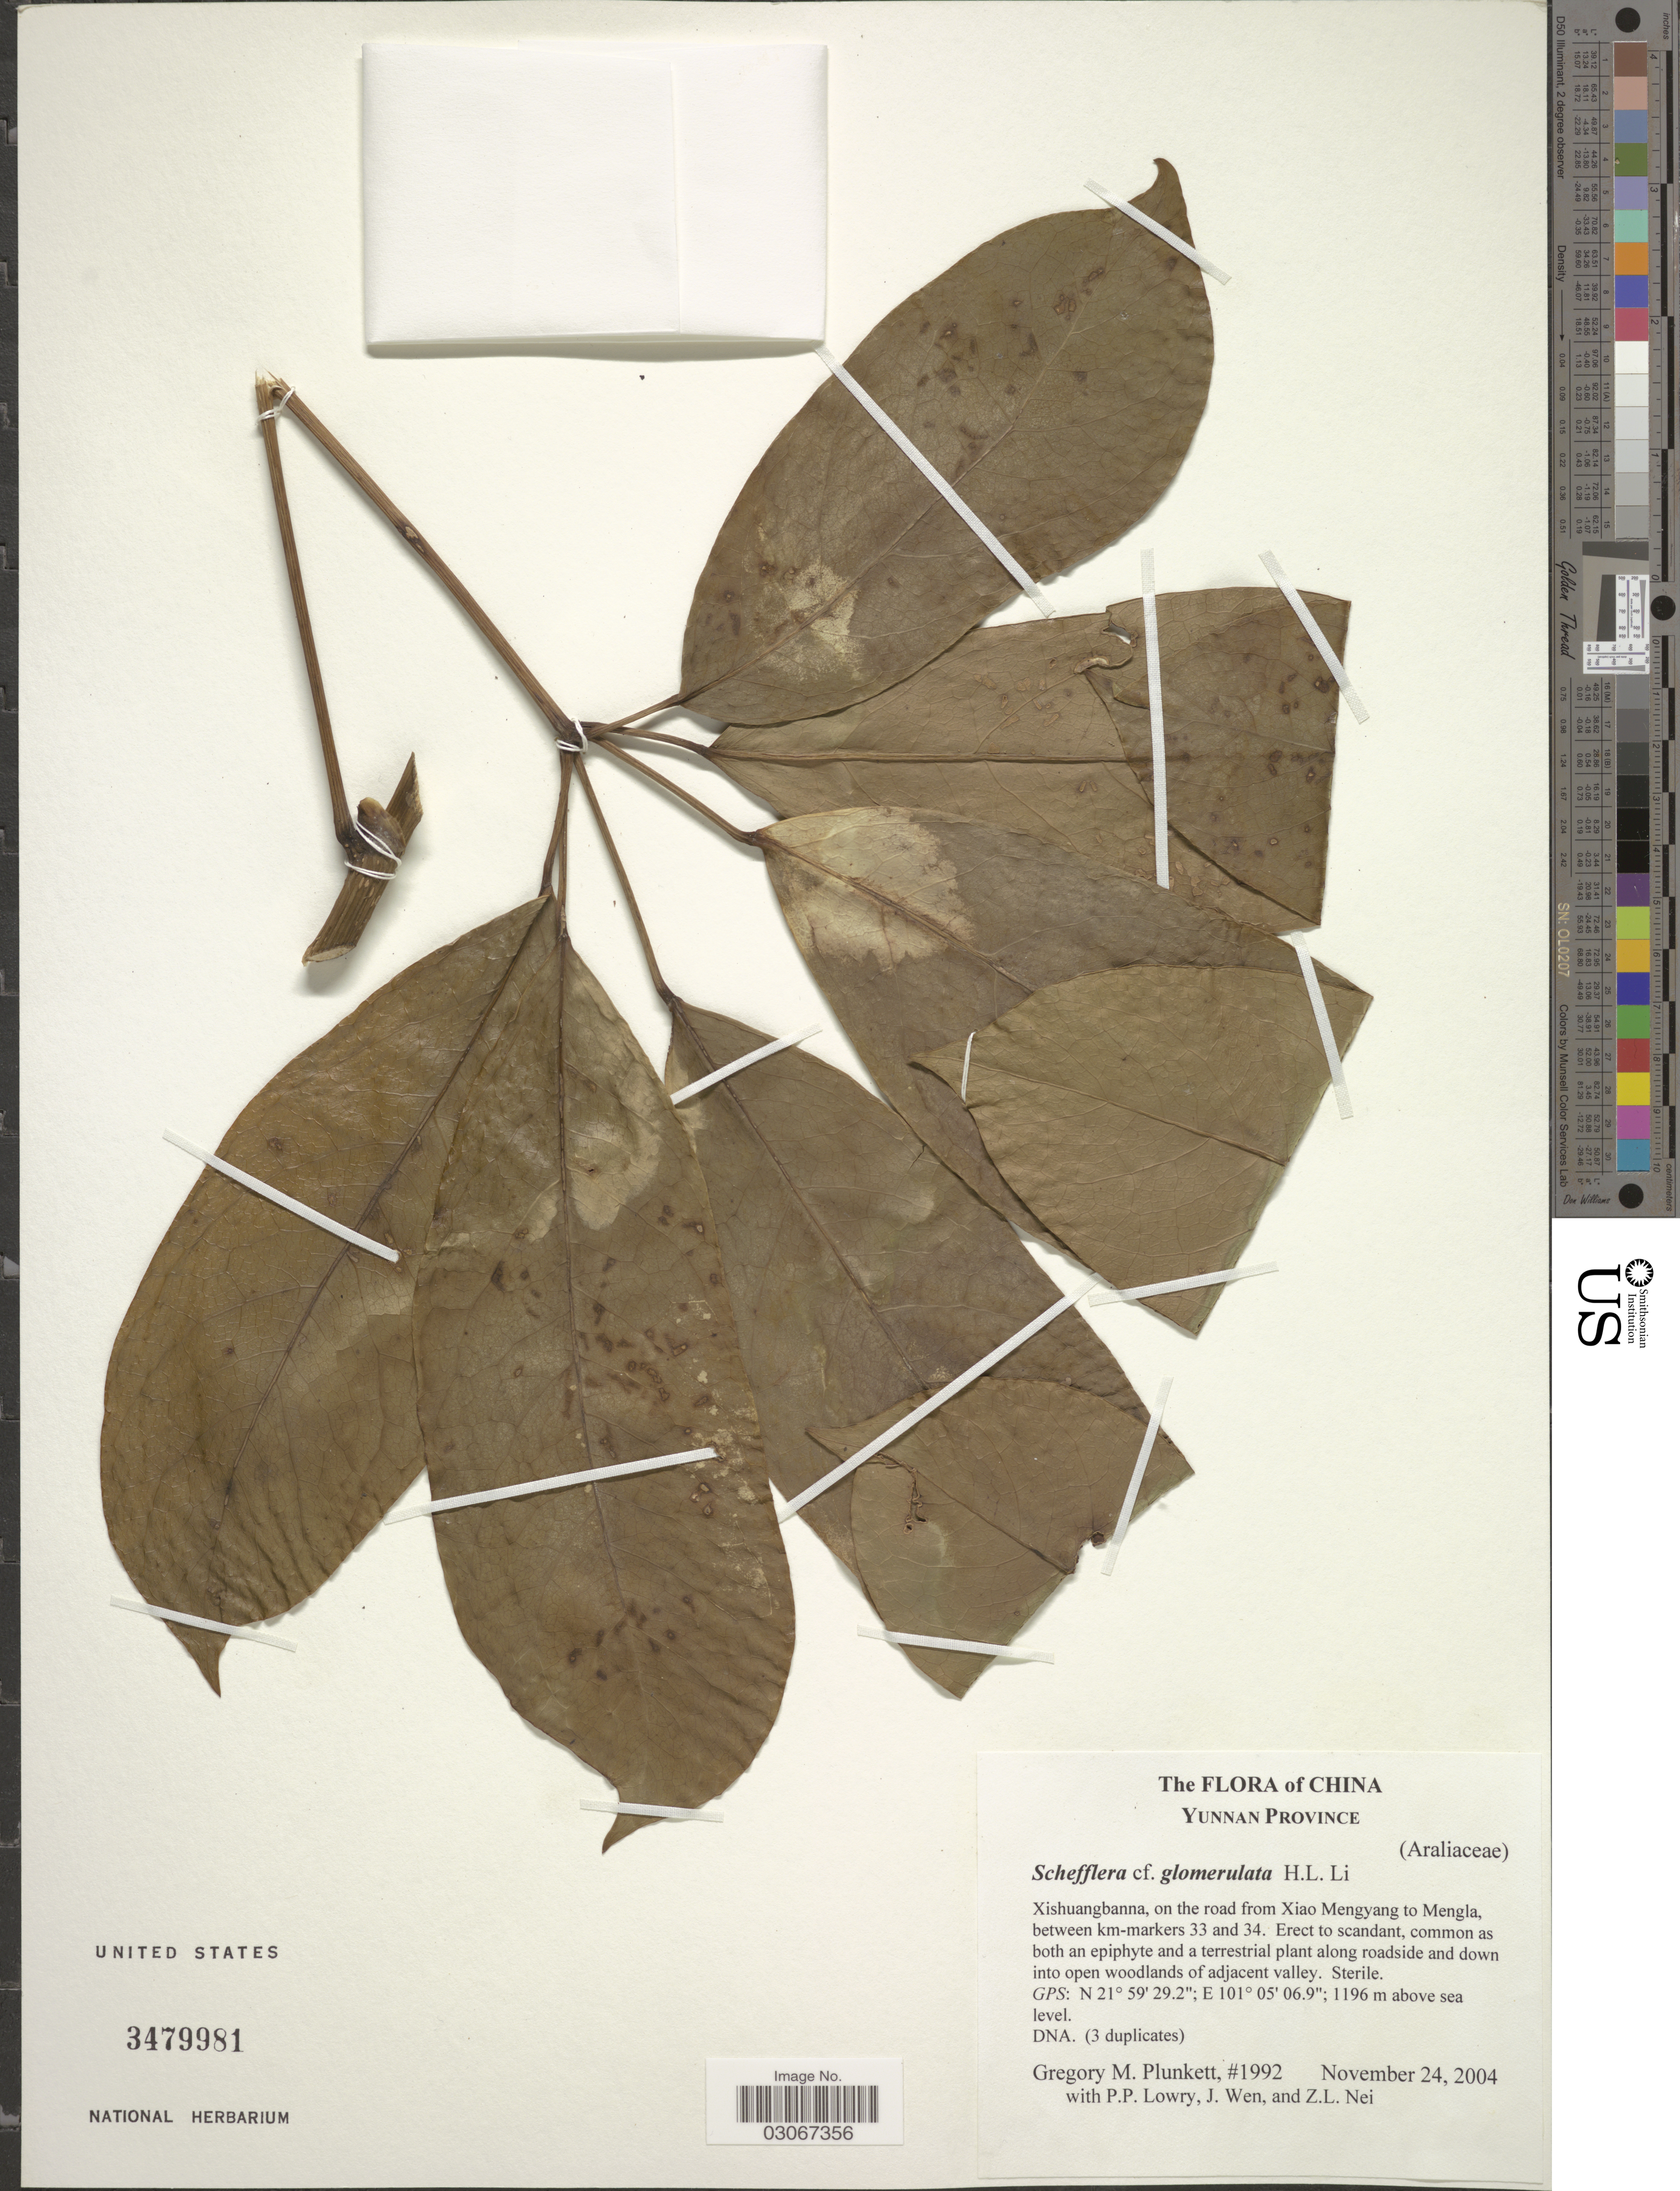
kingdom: Plantae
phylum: Tracheophyta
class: Magnoliopsida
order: Apiales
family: Araliaceae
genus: Schefflera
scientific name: Schefflera glomerulata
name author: H.L. Li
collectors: G. M. Plunkett, P. Lowry, J. Wen & Z. Nei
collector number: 1992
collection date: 2004-11-24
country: China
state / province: Yunnan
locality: Xishuangbanna, on the road from Xiao Mengyang to Mengla, between km-markers 33 and 34.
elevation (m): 1196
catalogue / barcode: US 3479981